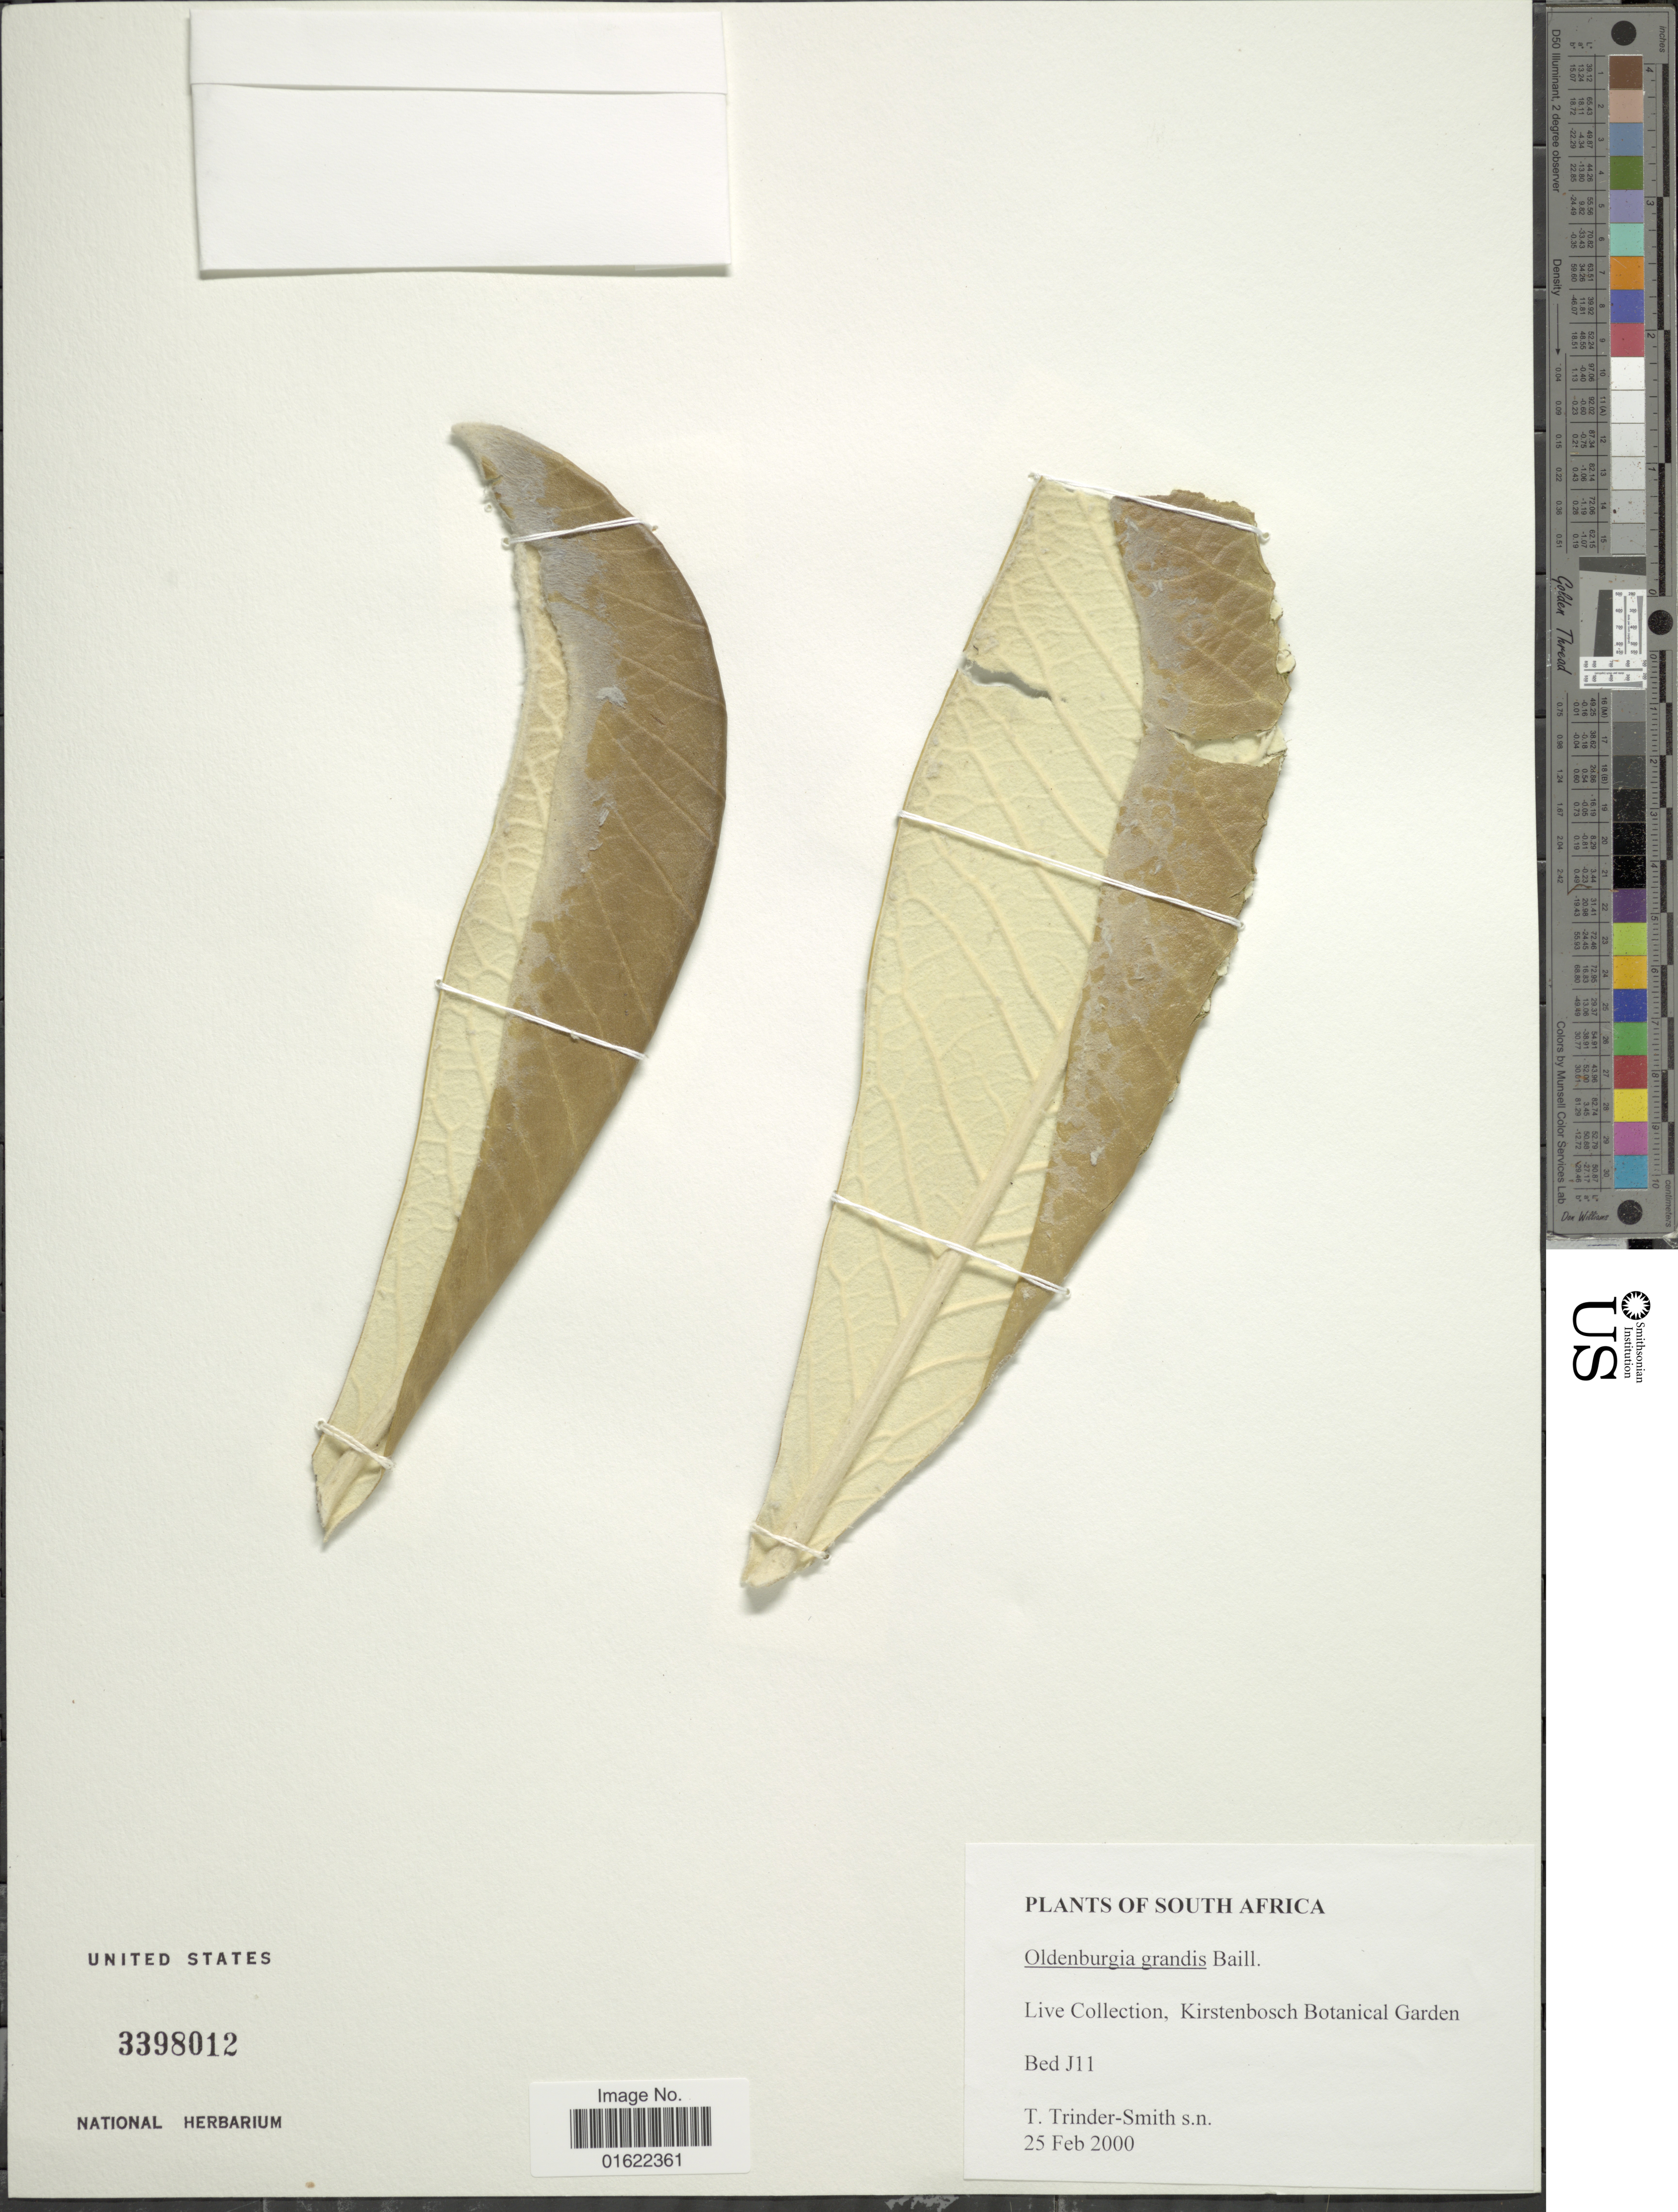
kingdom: Plantae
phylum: Tracheophyta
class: Magnoliopsida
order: Asterales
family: Asteraceae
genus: Oldenburgia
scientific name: Oldenburgia grandis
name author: (Thunb.) Baill.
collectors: T. H. Trinder-Smith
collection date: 2000-02-25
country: South Africa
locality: Live Collection, Kristenbosch Botanical Garden, Bed J11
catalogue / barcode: US 3398012